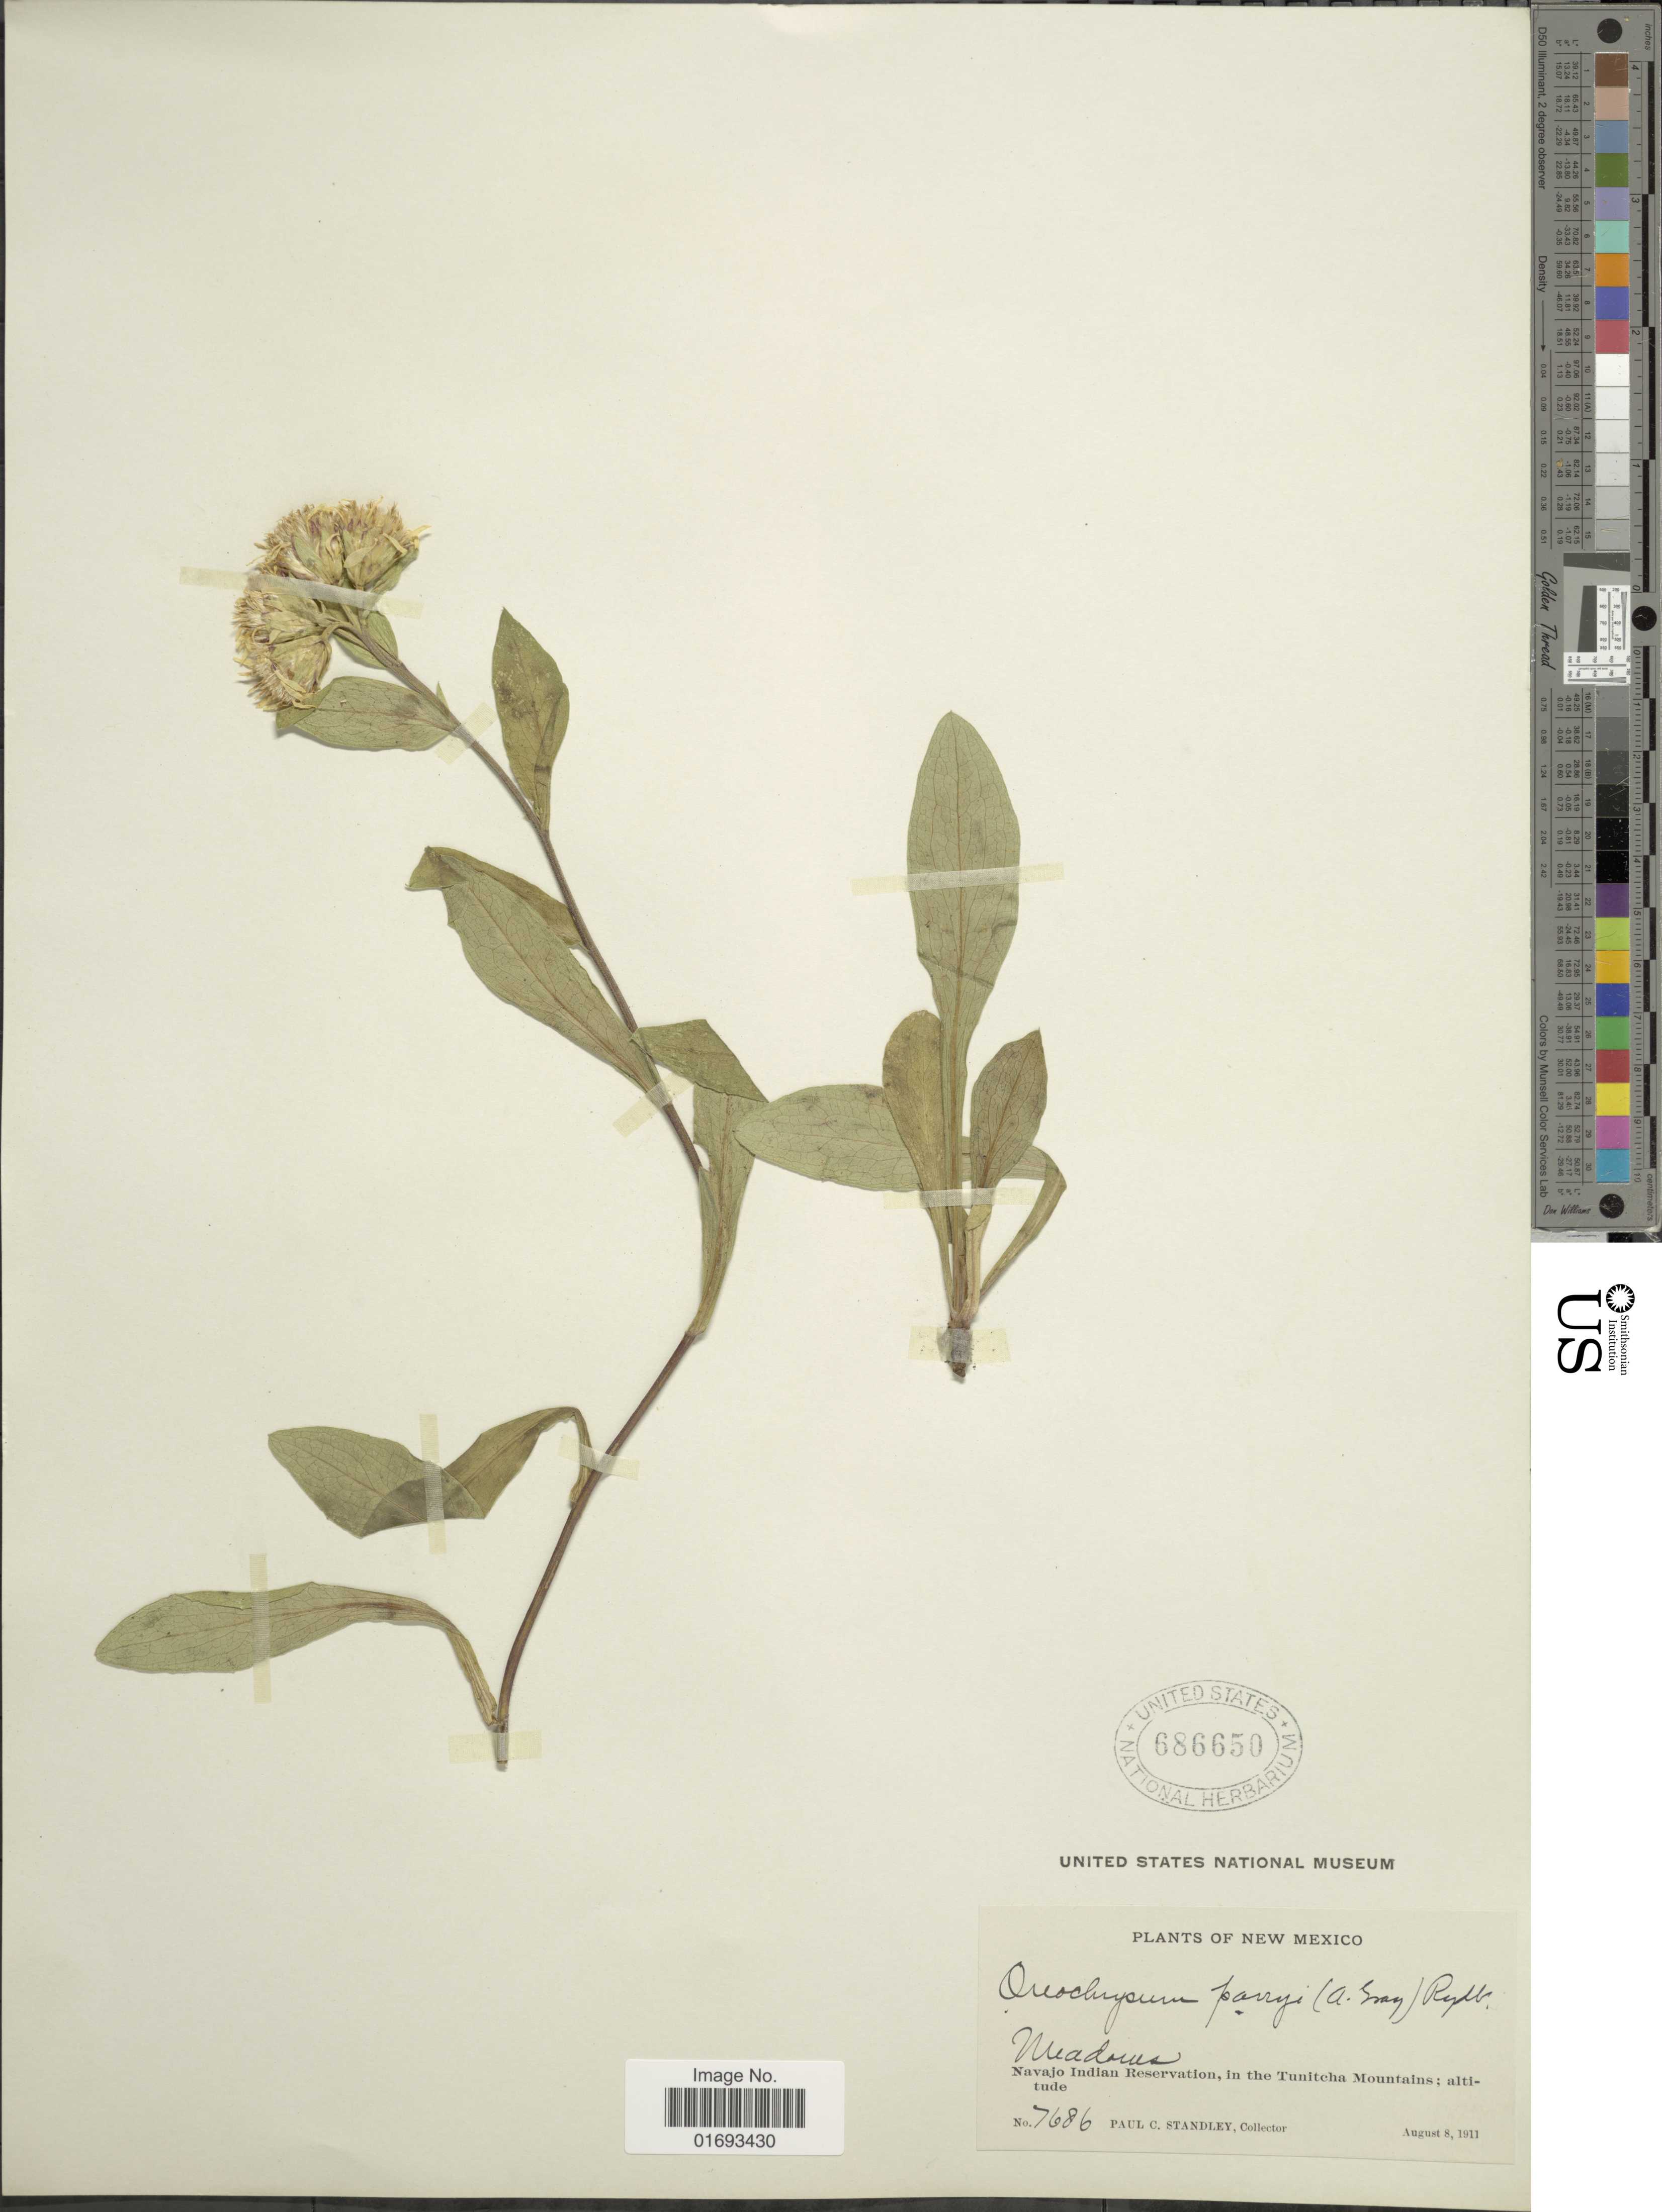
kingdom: Plantae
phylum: Tracheophyta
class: Magnoliopsida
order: Asterales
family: Asteraceae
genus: Oreochrysum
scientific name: Oreochrysum parryi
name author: (A. Gray) Rydb.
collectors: P. C. Standley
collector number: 7686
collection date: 1911-08-08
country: United States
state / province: New Mexico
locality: Meadow, Navajo Indian Reservation, in the Tunitcha Mountains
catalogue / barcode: US 686650